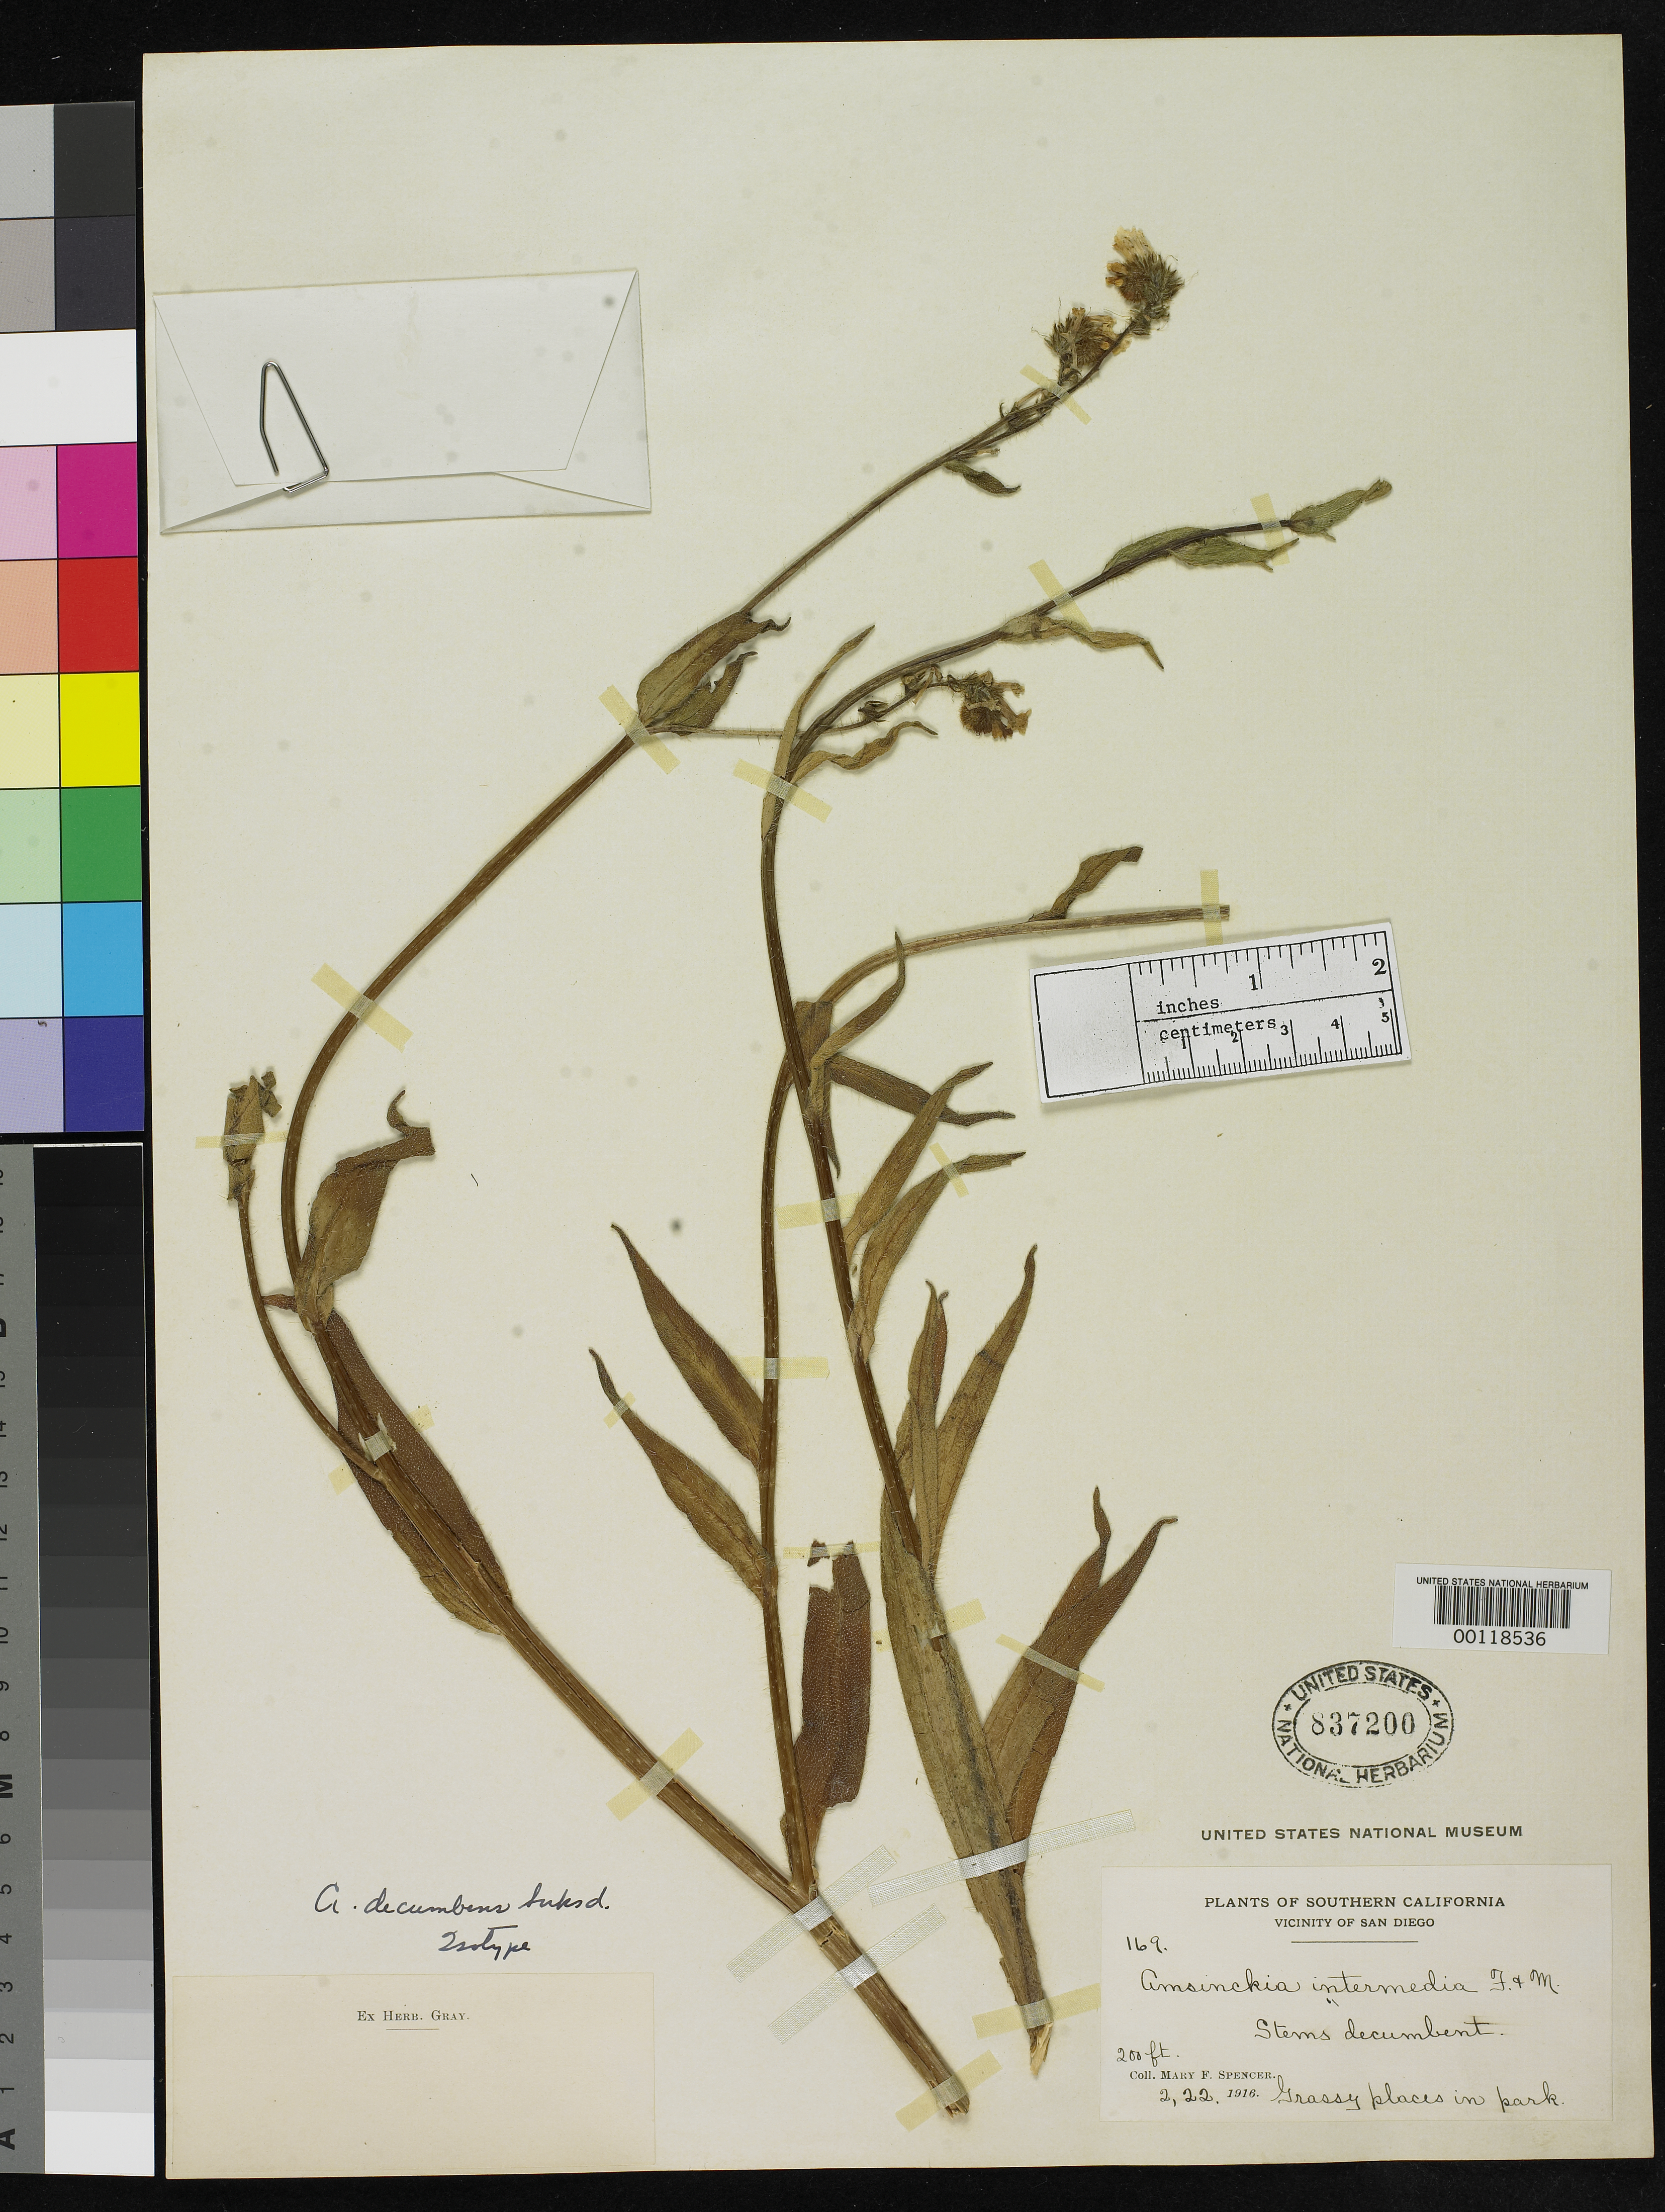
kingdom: Plantae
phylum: Tracheophyta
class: Magnoliopsida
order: Boraginales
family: Boraginaceae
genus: Amsinckia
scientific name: Amsinckia decumbens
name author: Suksd.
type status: Isotype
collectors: M. Spencer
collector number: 169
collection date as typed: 22 Feb 1916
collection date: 1916-02-22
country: United States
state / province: California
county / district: San Diego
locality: San Diego.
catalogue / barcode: US 837200